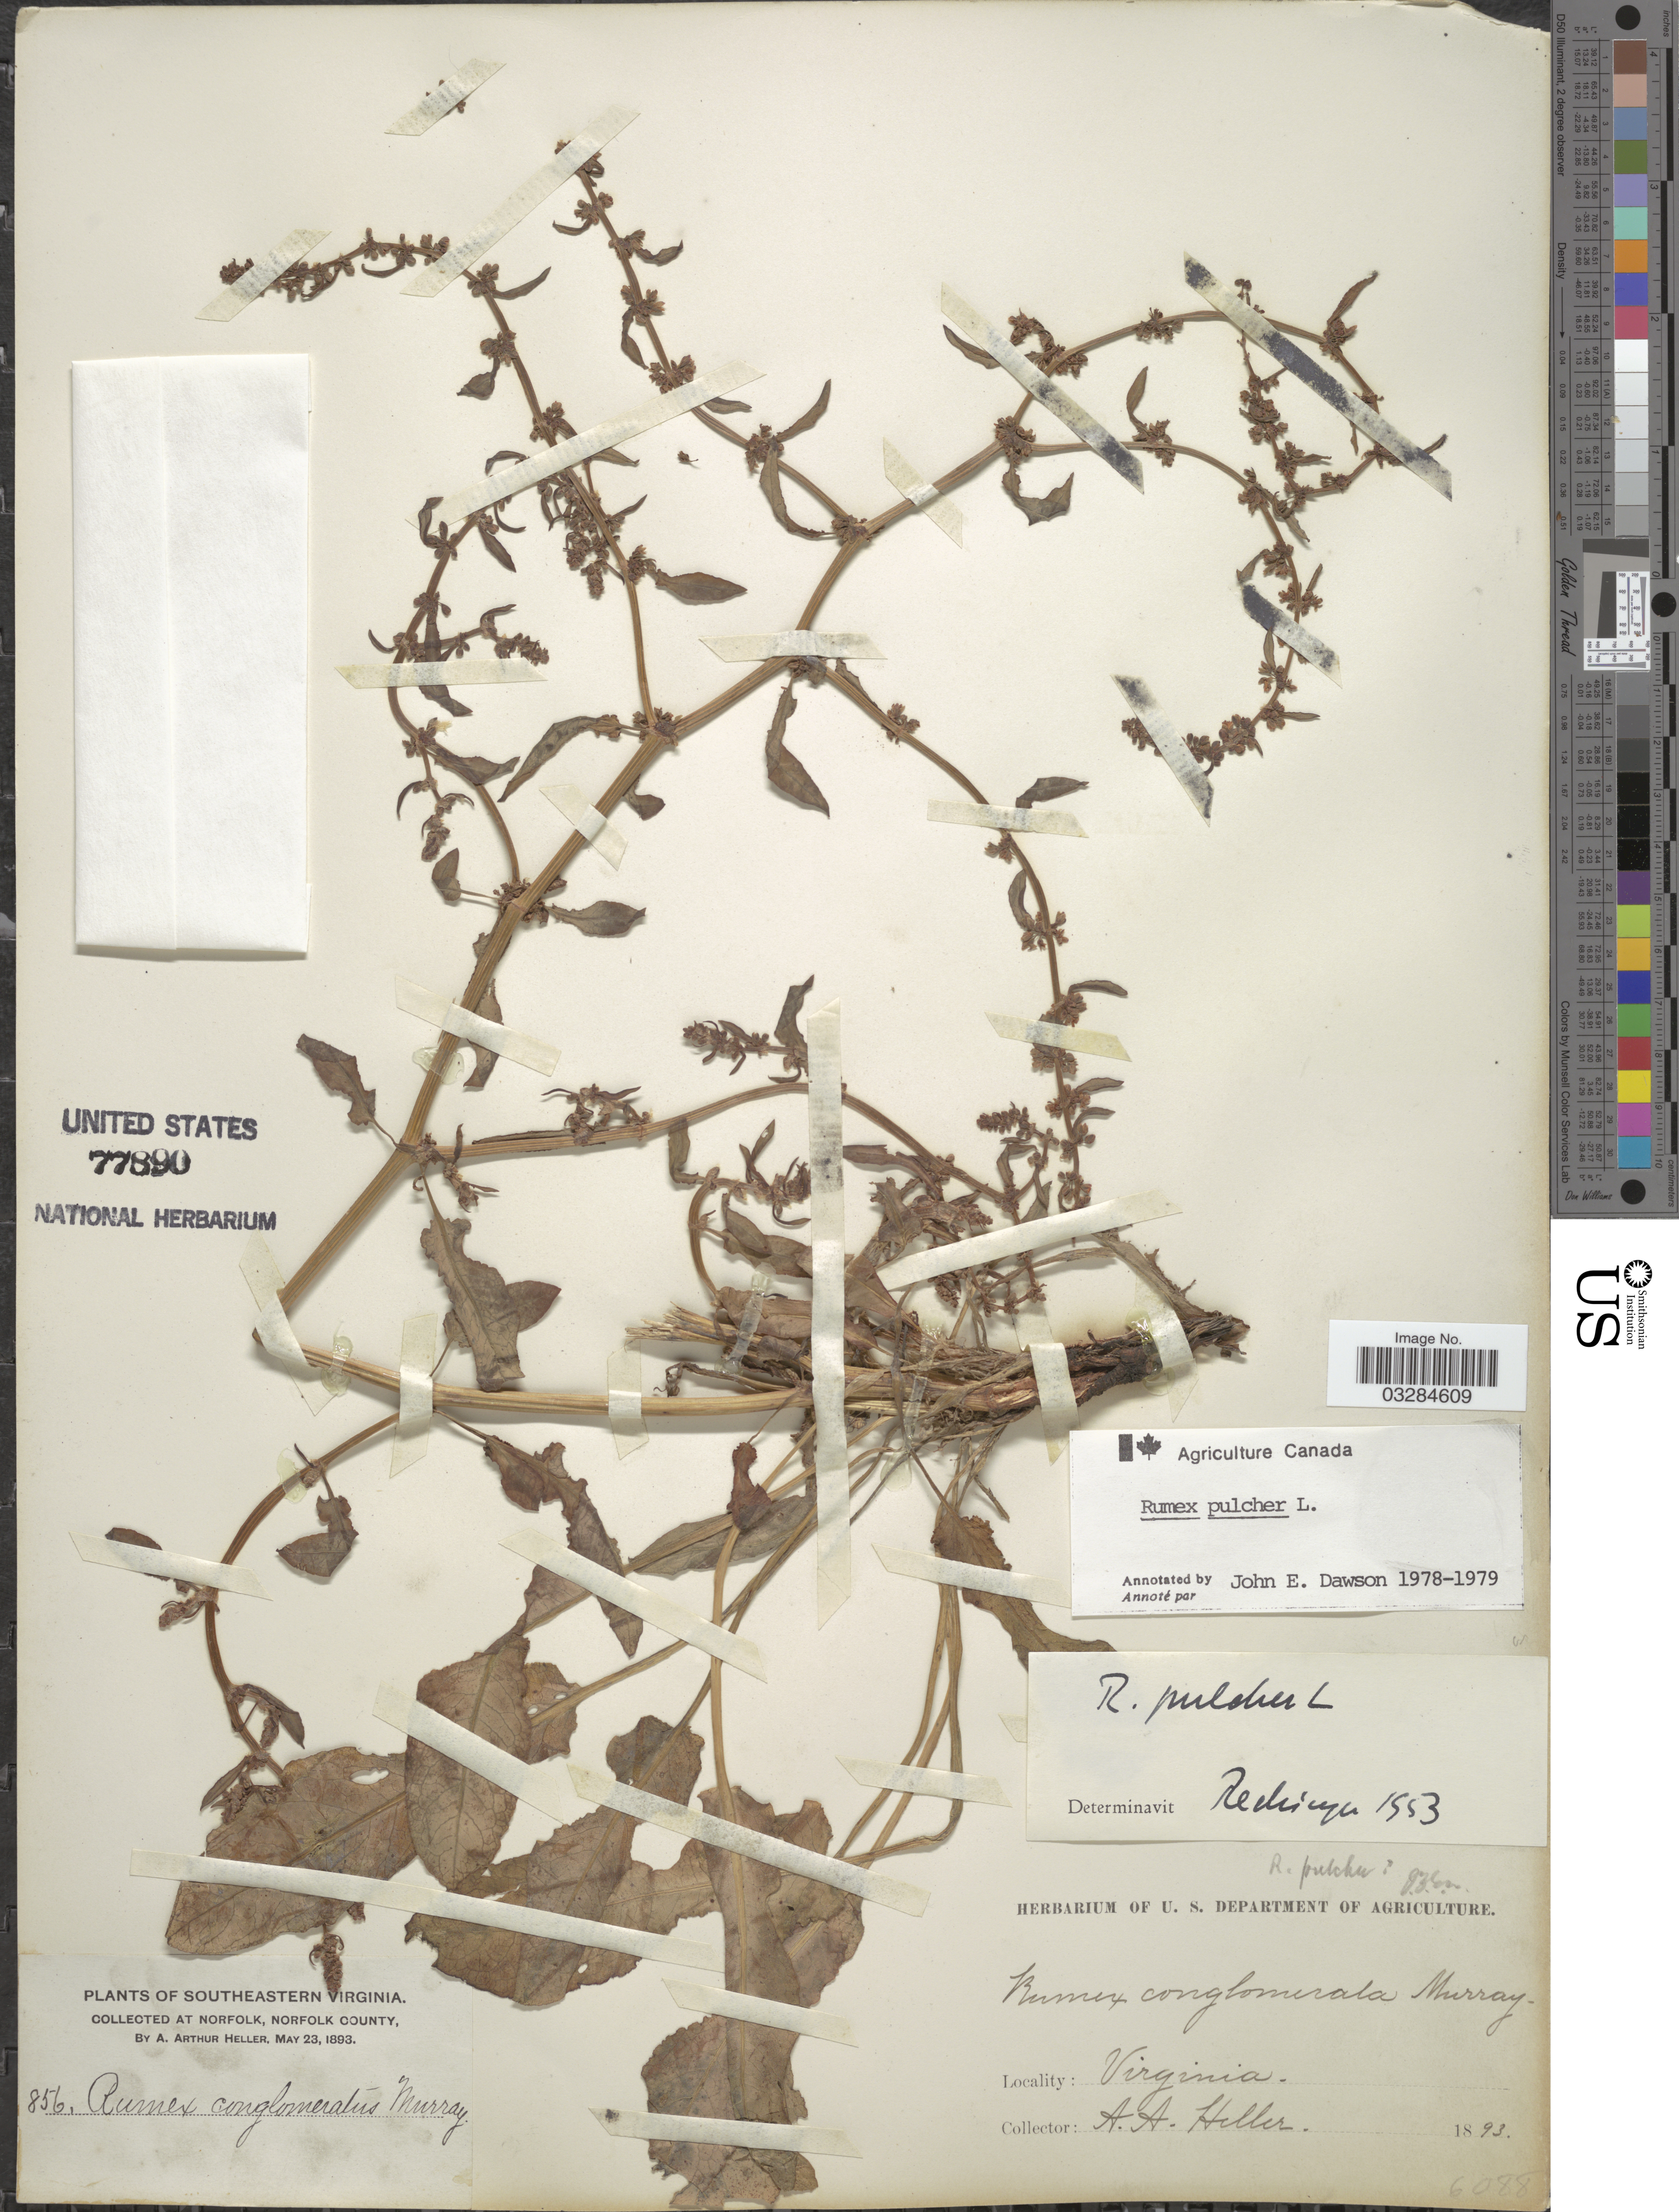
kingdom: Plantae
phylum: Tracheophyta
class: Magnoliopsida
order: Caryophyllales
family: Polygonaceae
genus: Rumex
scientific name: Rumex pulcher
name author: L.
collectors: A. A. Heller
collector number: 856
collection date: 1893-05-23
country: United States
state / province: Virginia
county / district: City of Norfolk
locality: Southeastern Virginia, At Norfolk, Norfolk County.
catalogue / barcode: US 77890